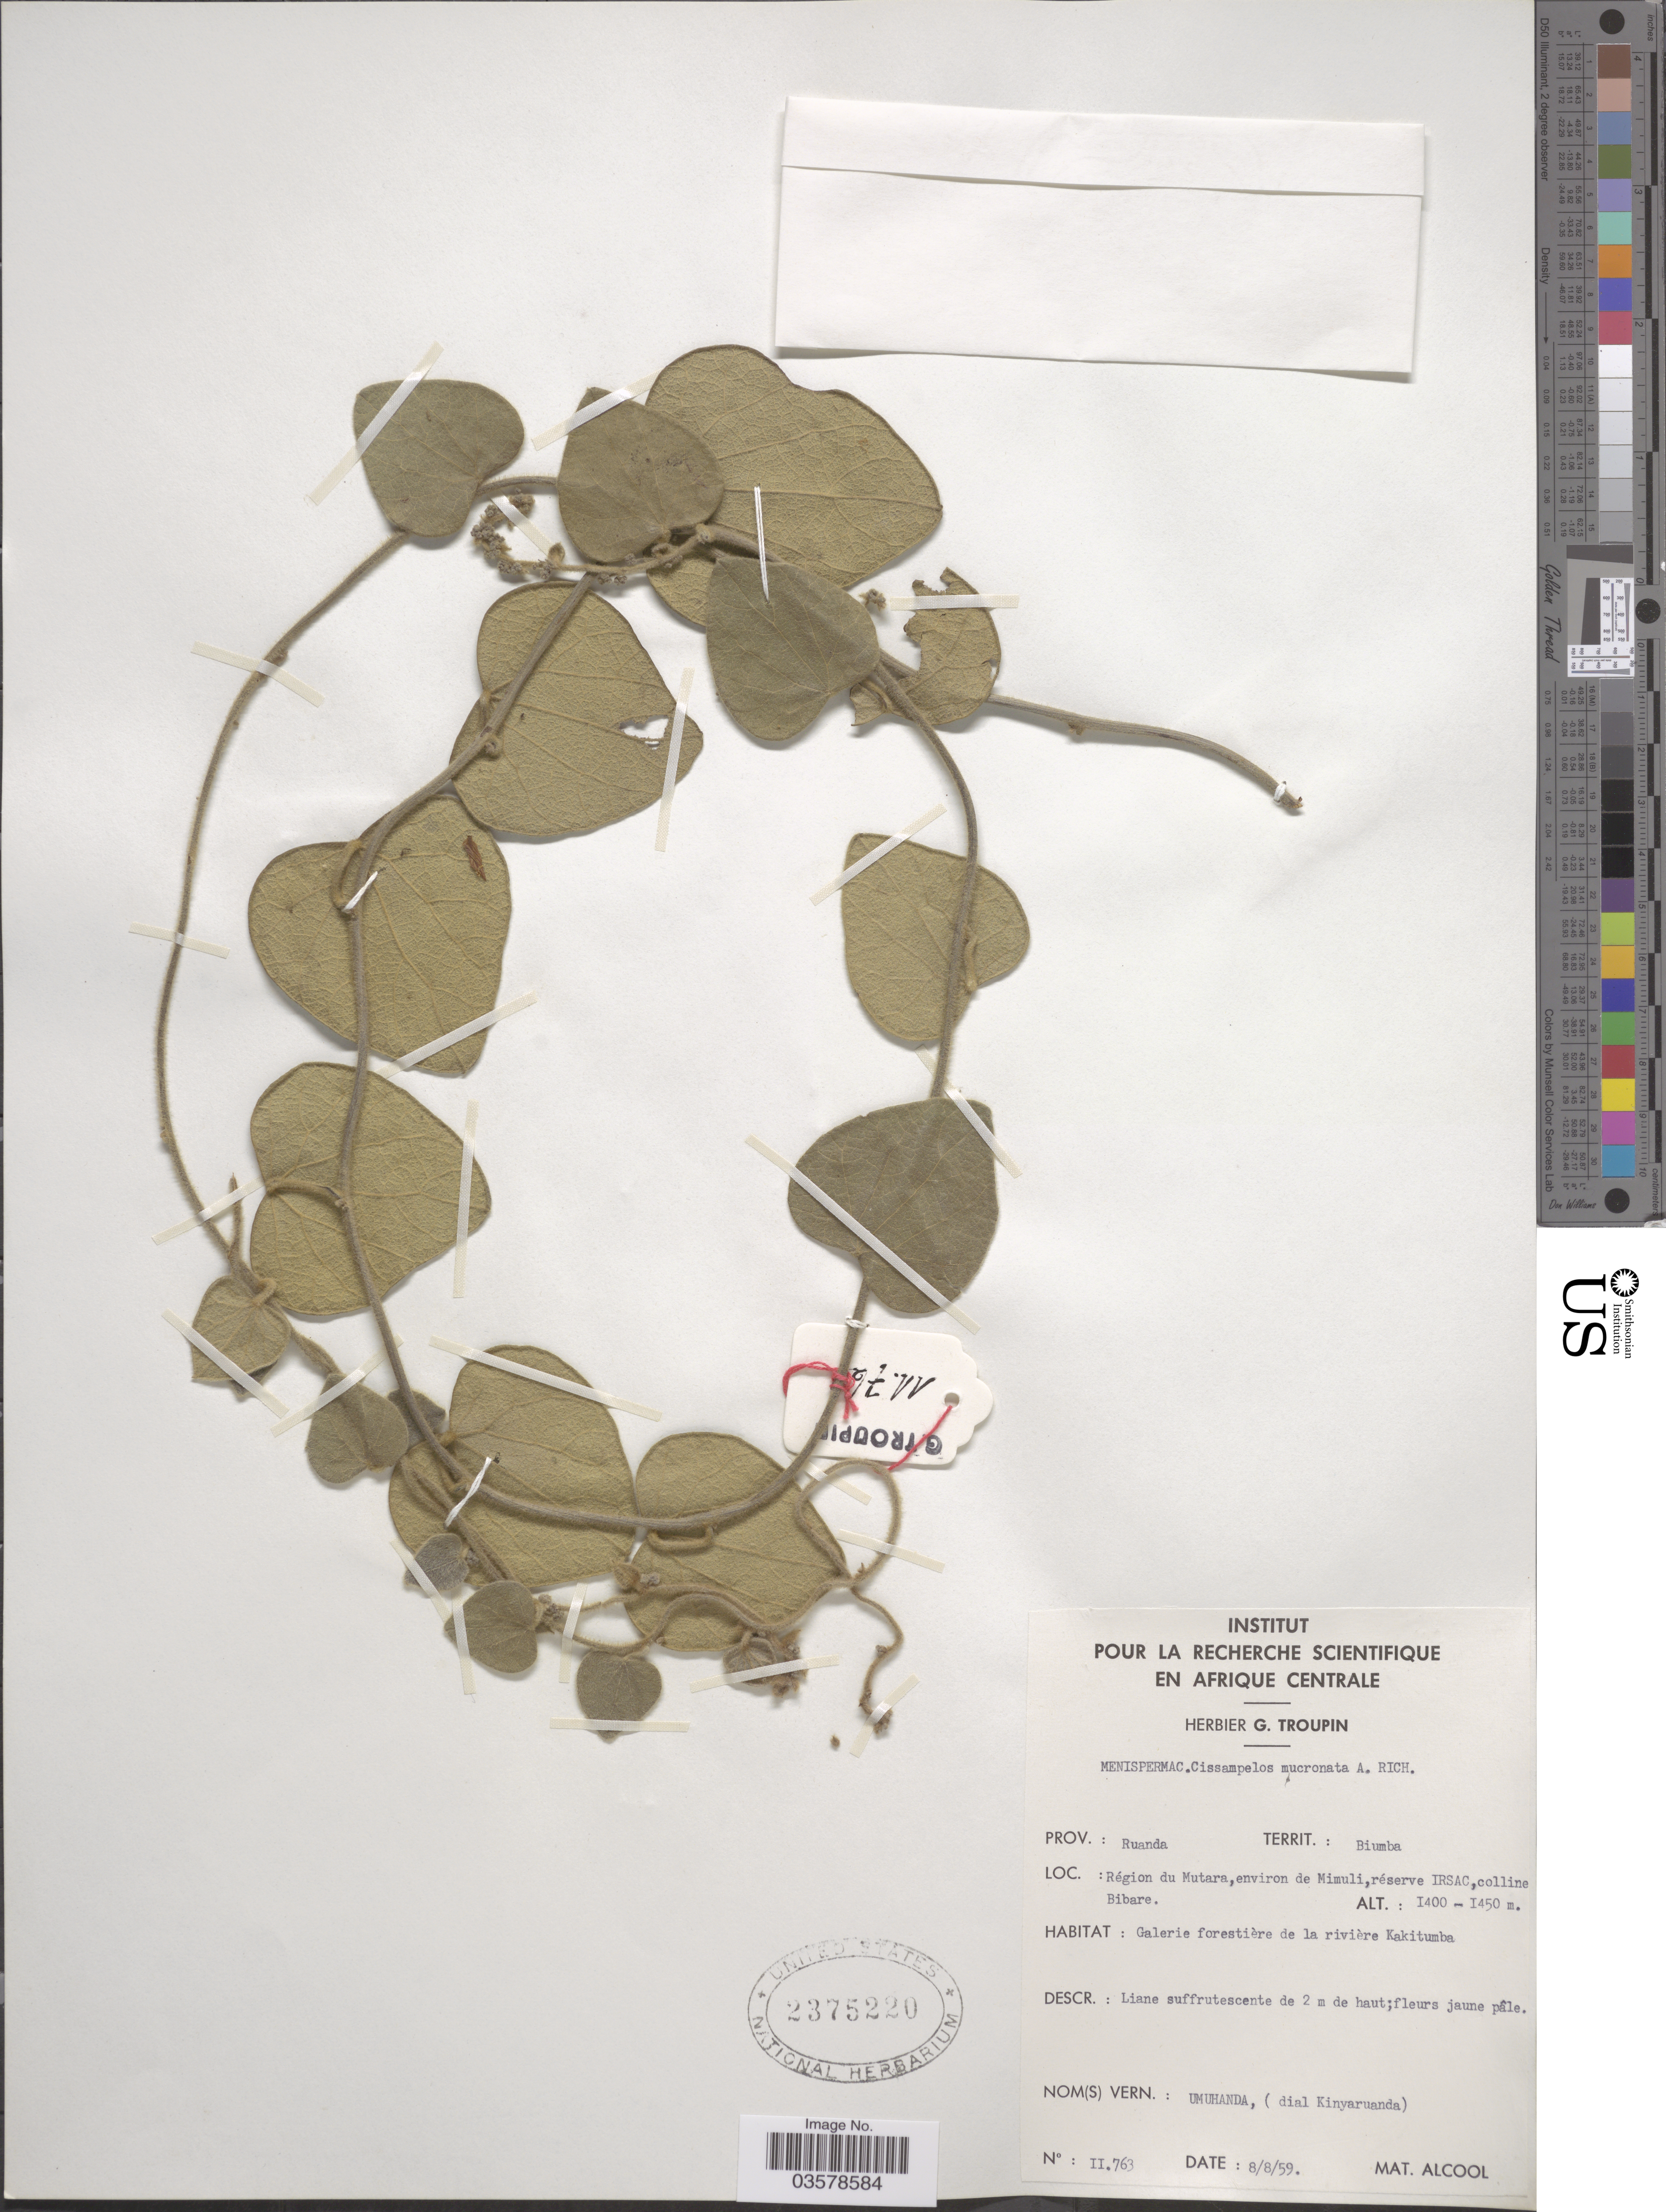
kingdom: Plantae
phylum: Tracheophyta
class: Magnoliopsida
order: Ranunculales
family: Menispermaceae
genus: Cissampelos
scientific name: Cissampelos mucronata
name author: A. Rich.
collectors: ex herb. G. Troupin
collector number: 11763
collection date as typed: Transcribed d/m/y: 8/8/59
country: Rwanda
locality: Prov.: Ruanda. Territ.: Biumba. Région du Mutara, environ de Mimuli, réserve IRSAC, colline Bibare.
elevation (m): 1400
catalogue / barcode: US 2375220